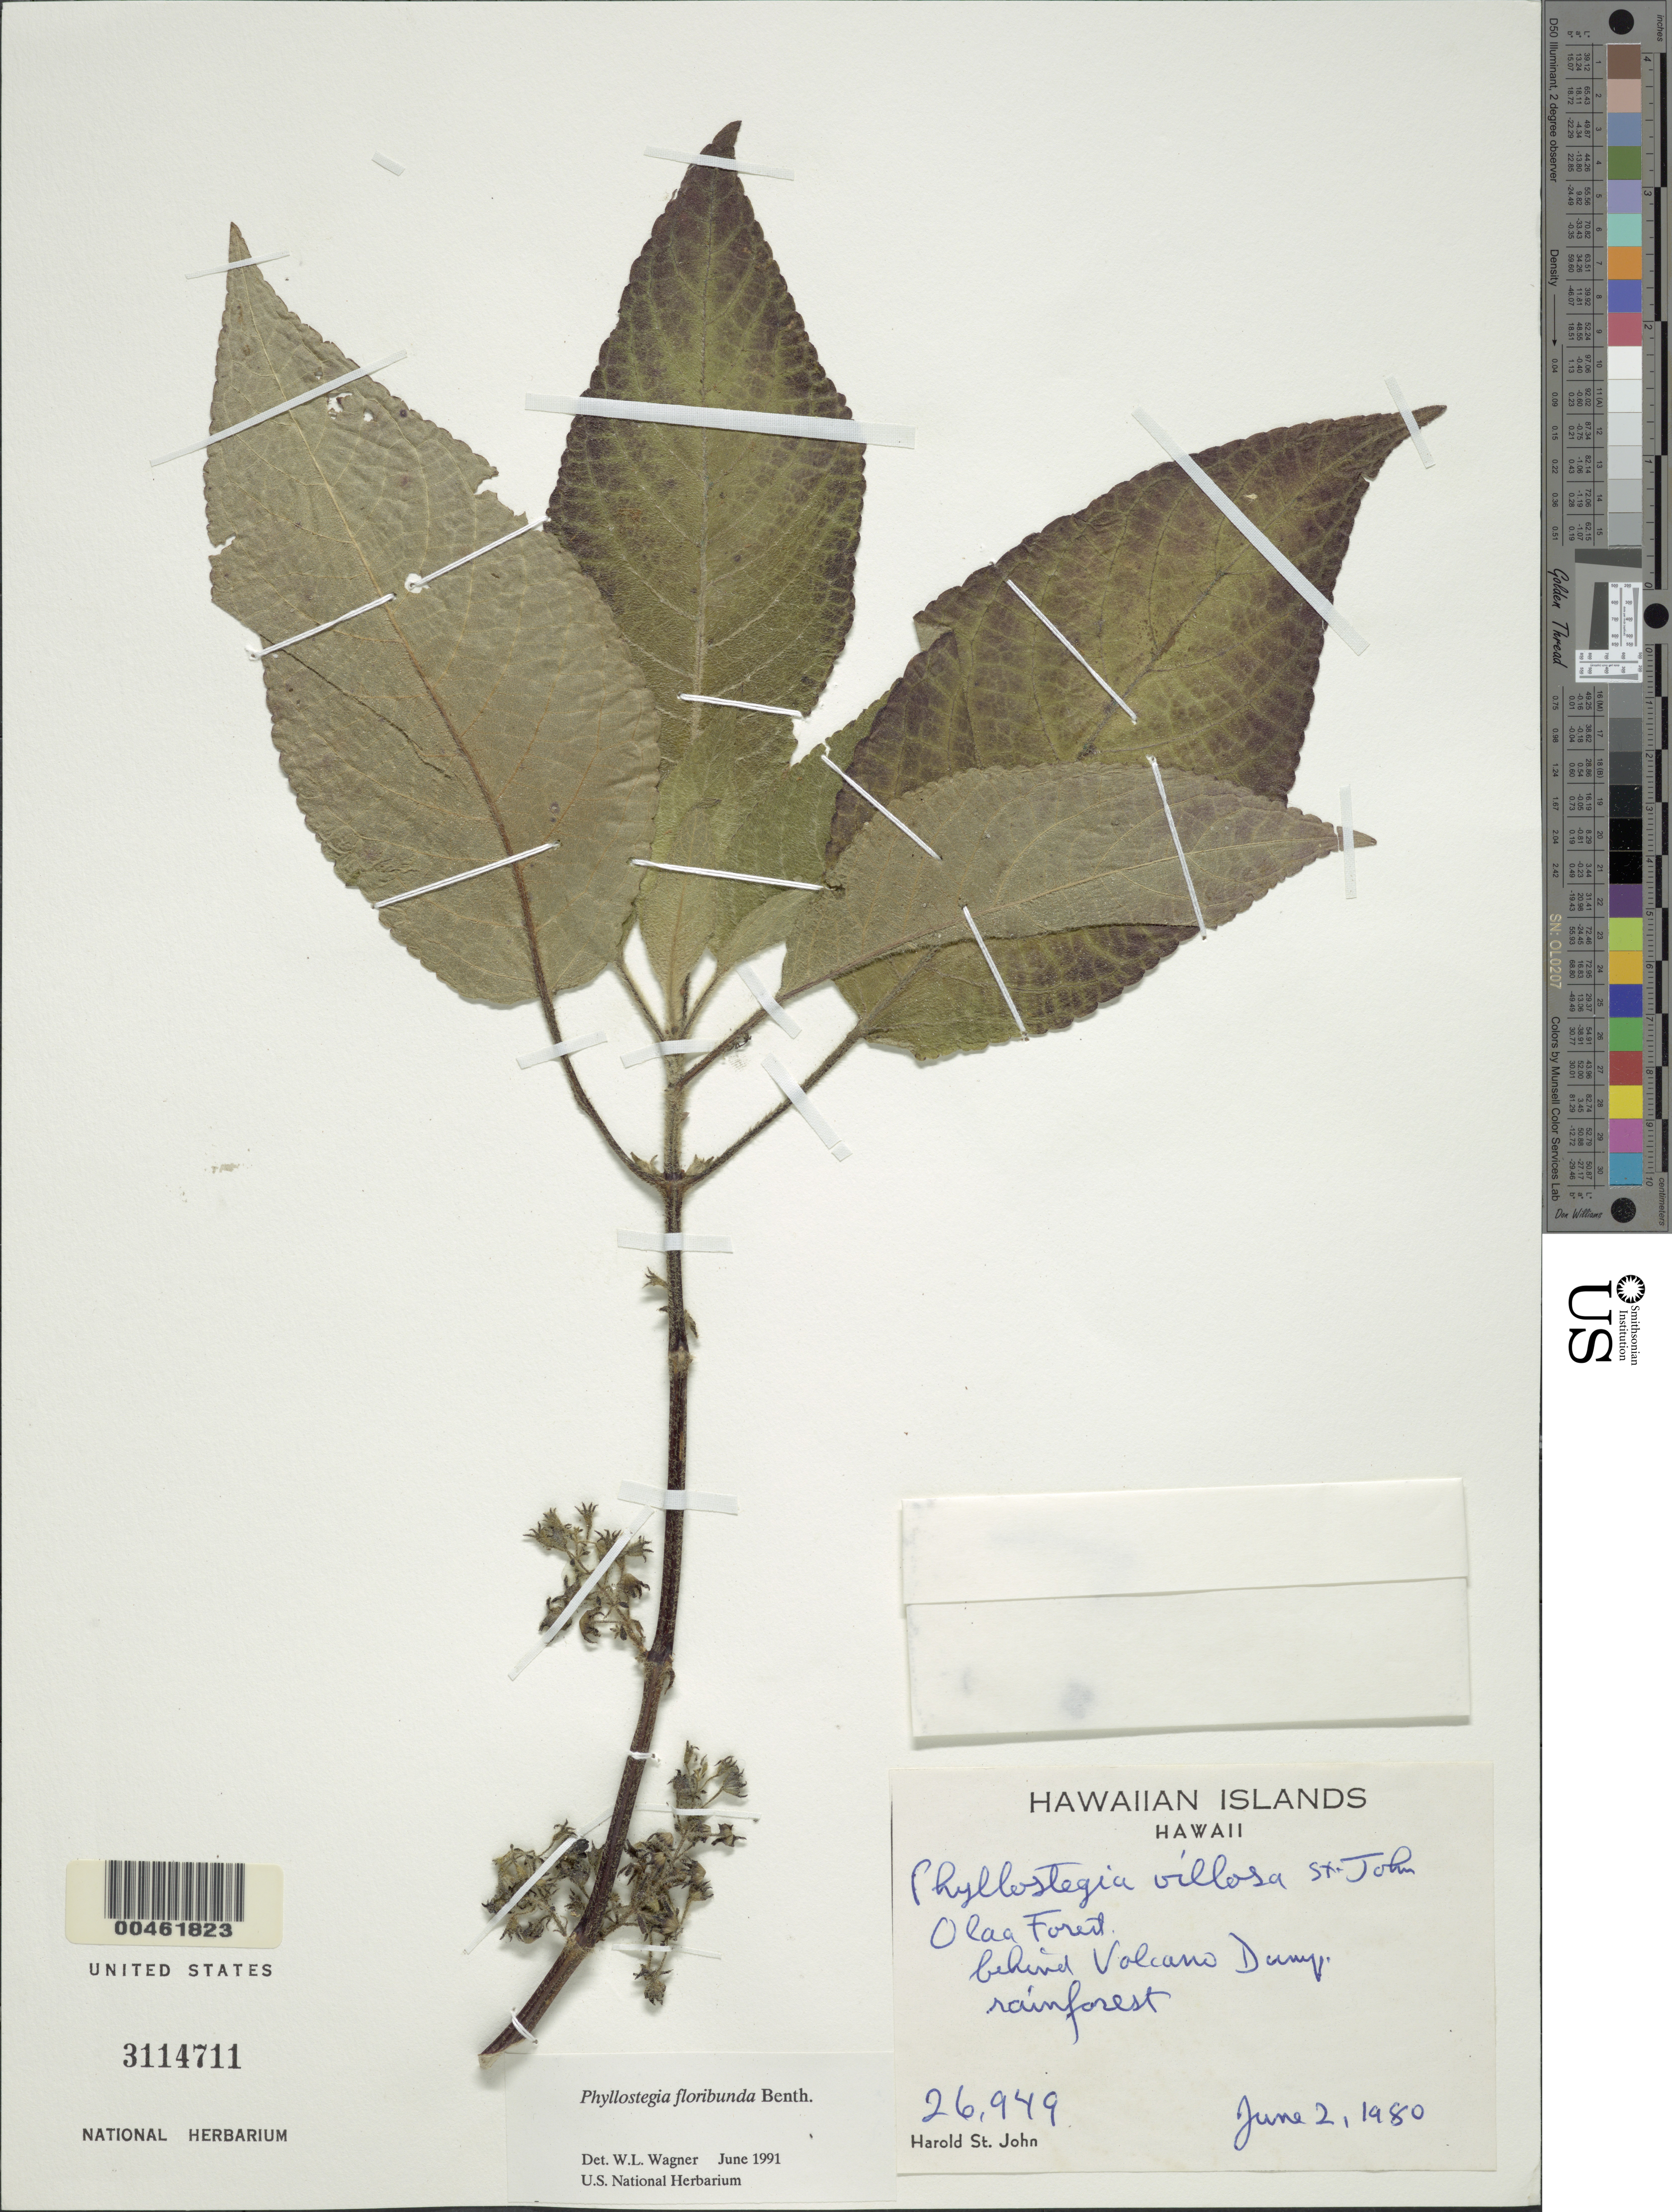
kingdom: Plantae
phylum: Tracheophyta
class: Magnoliopsida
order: Lamiales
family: Lamiaceae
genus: Phyllostegia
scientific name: Phyllostegia floribunda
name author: Benth.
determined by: Wagner, W. L., (BOT), Smithsonian Institution - National Museum of Natural History (UNITED STATES)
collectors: H. St. John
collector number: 26949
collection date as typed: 2 Jun 1980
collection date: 1980-06-02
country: United States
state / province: Hawaii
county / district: Hawaii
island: Hawaii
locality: Olaa Forest behind Volcano Dump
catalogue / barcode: US 3114711